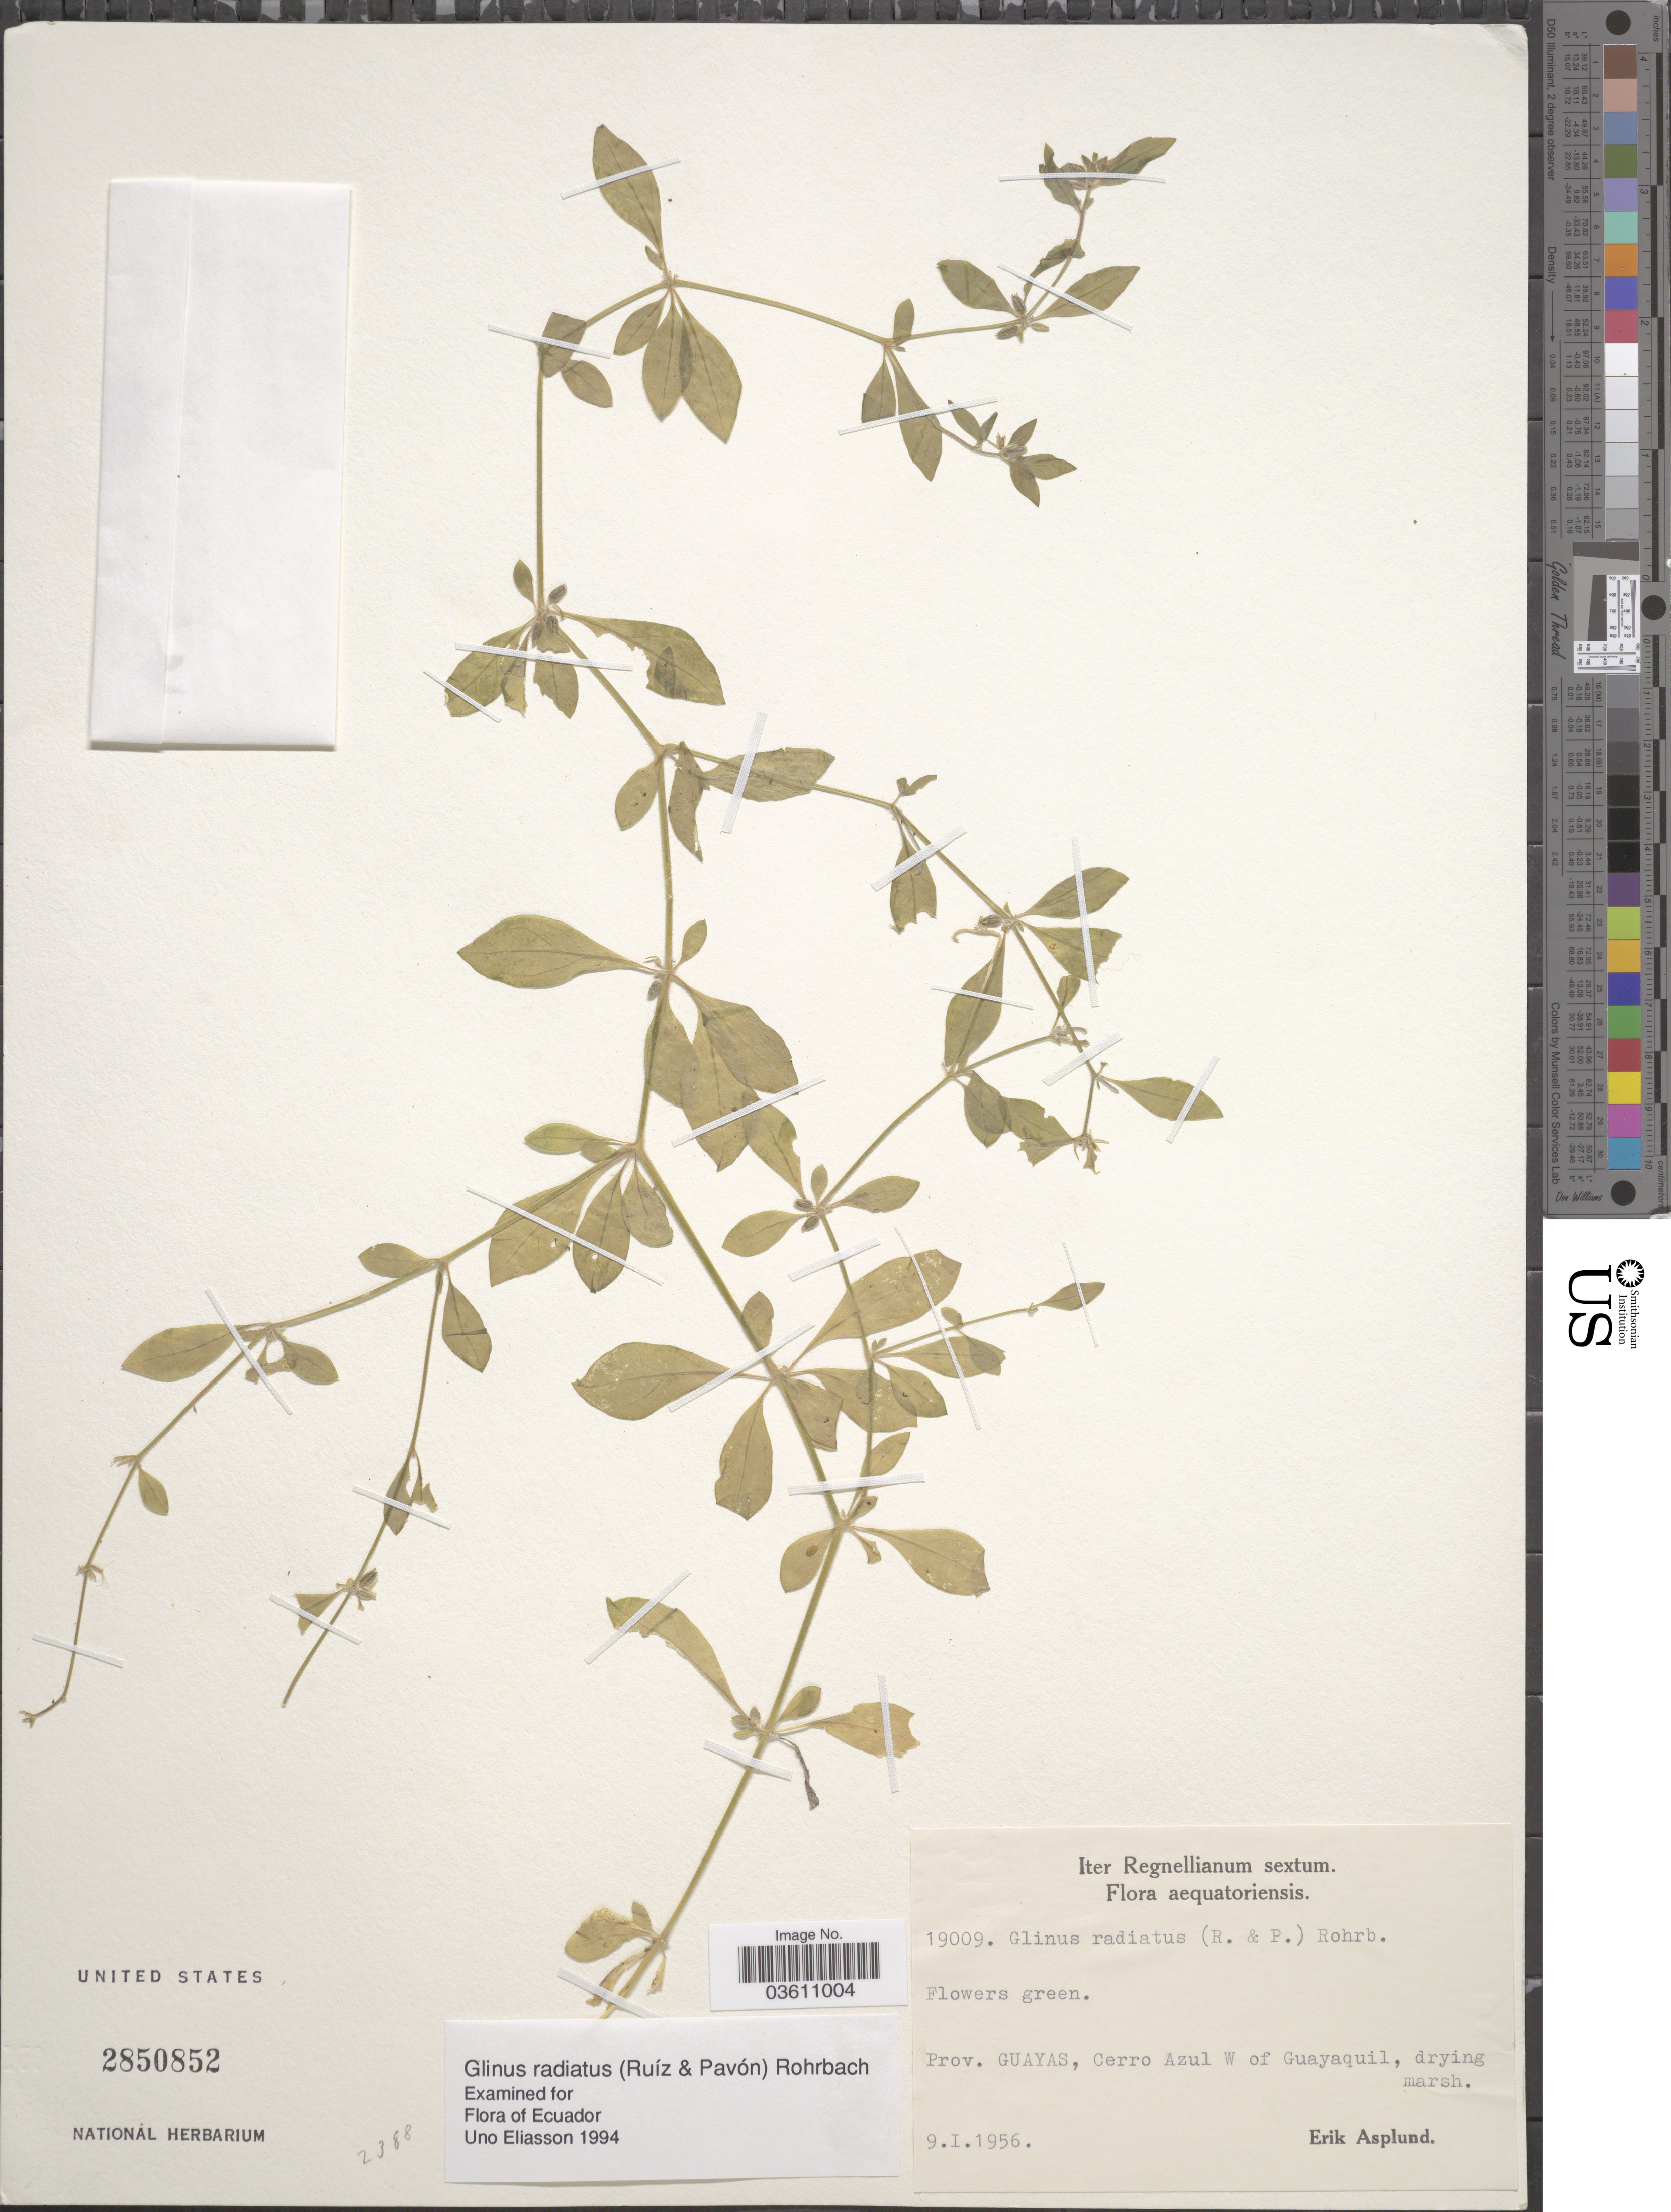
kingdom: Plantae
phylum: Tracheophyta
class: Magnoliopsida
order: Caryophyllales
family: Molluginaceae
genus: Glinus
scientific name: Glinus radiatus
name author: (Ruiz & Pav.) Rohrb.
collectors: E. Asplund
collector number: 19009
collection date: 1956-01-09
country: Ecuador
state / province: Guayas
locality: Aequatoriensis. Cerro Azul W of Guayaquil.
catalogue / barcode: US 2850852